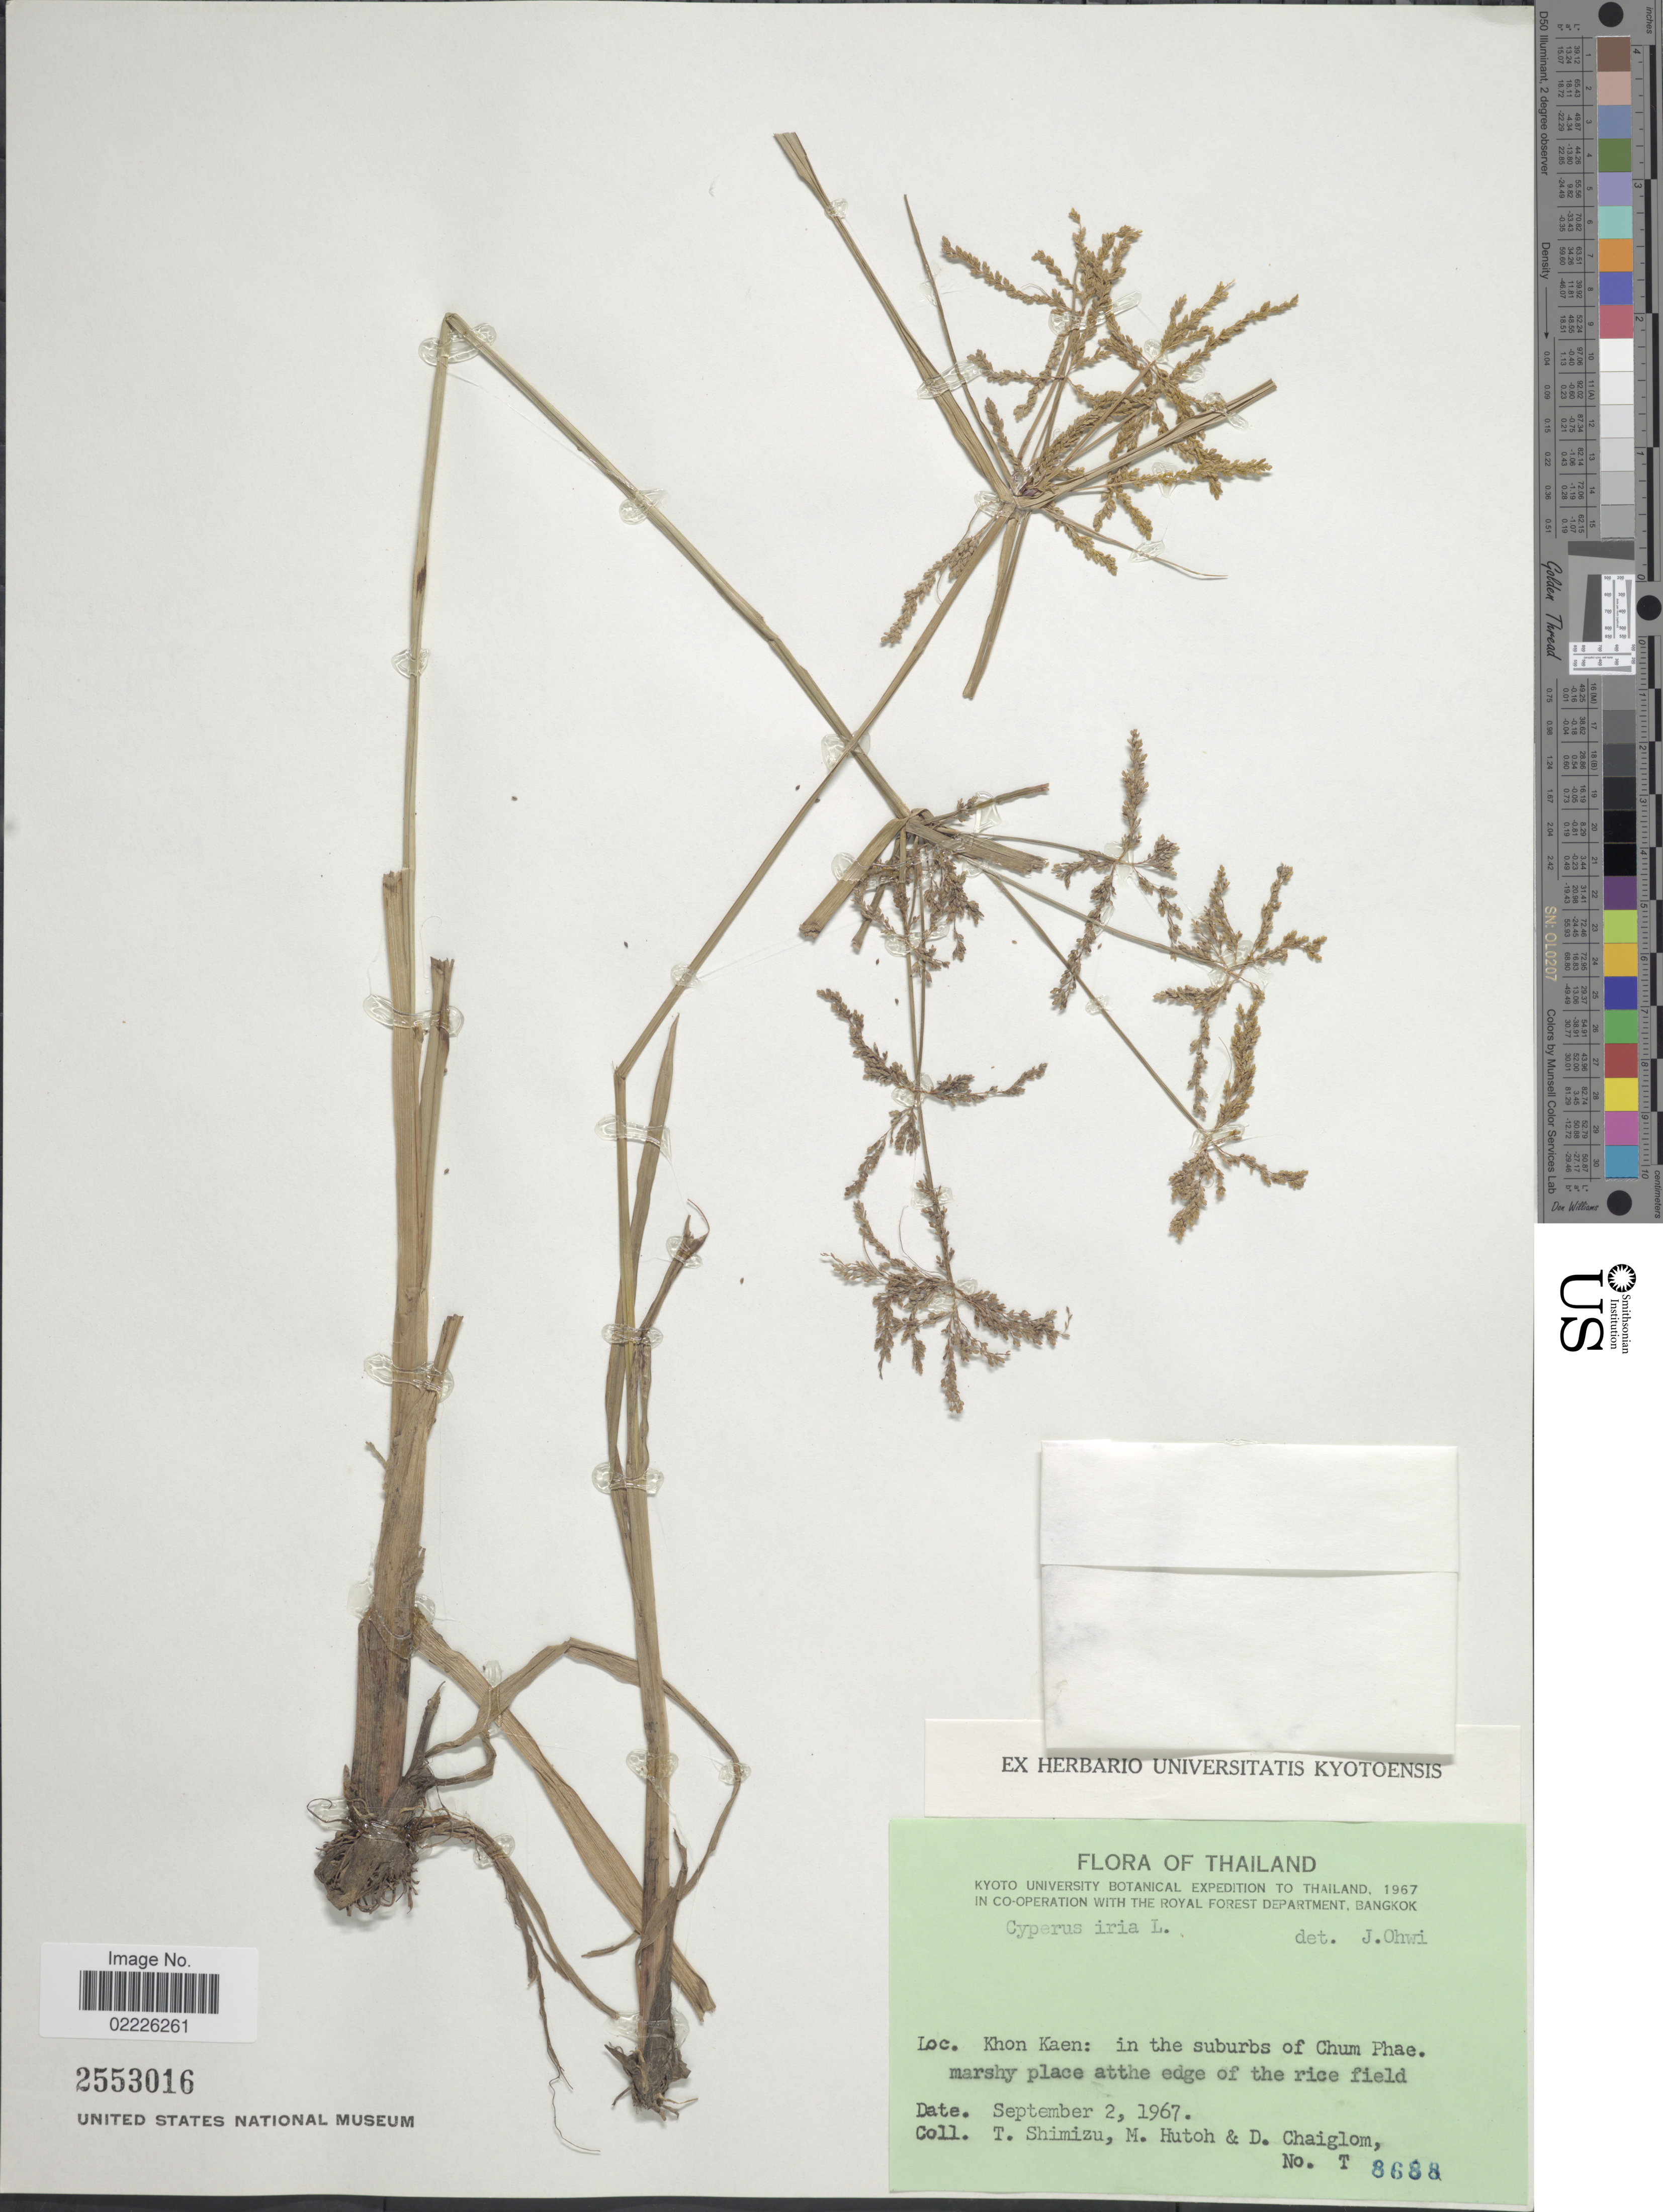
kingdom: Plantae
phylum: Tracheophyta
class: Liliopsida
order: Poales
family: Cyperaceae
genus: Cyperus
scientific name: Cyperus iria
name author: L.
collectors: T. Shimizu, M. Hutoh & D. Chaiglom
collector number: T8688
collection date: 1967-09-02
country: Thailand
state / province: Khon Kaen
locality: Thailand, Khon Kaen; in the suburbs of Chum Phae.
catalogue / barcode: US 2553016